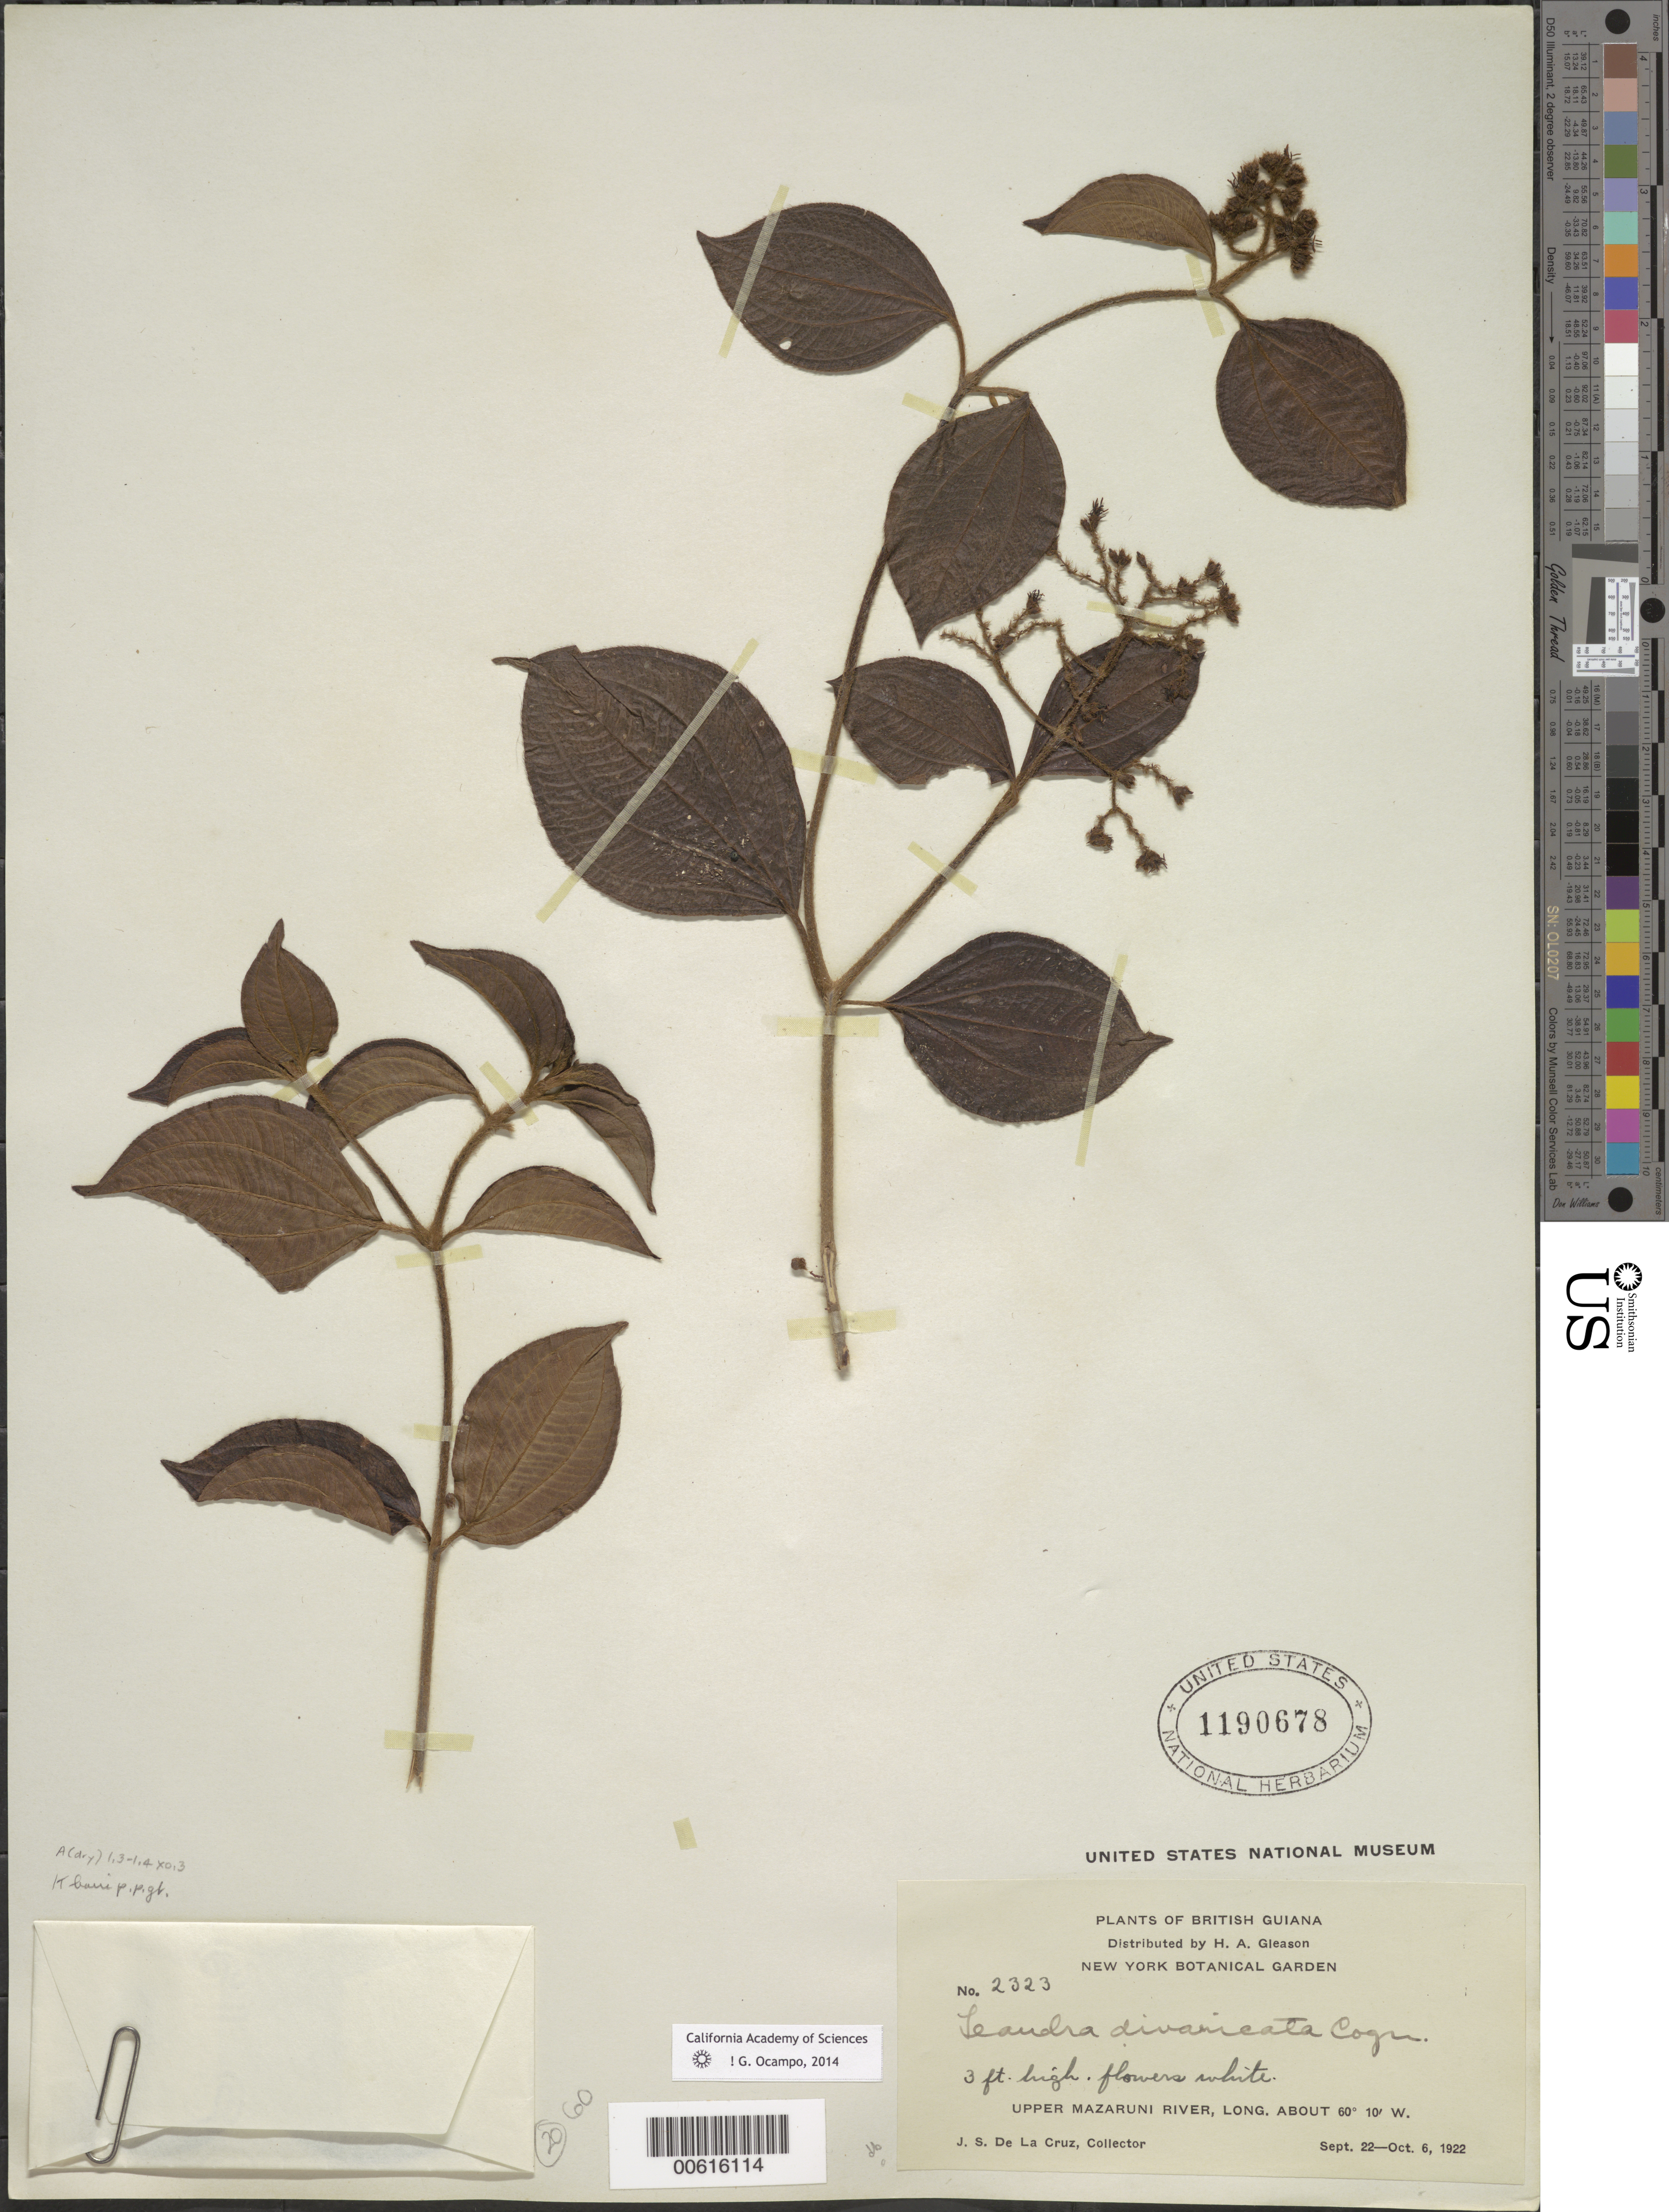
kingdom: Plantae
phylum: Tracheophyta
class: Magnoliopsida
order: Myrtales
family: Melastomataceae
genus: Leandra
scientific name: Leandra divaricata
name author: (Naudin) Cogn.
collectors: J. S. de la Cruz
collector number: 2323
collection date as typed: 22-Sep-22 to 6-Oct-22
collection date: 1922-09-22/1922-10-06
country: Guyana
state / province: Cuyuni-Mazaruni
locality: Upper Mazaruni R.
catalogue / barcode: US 1190678